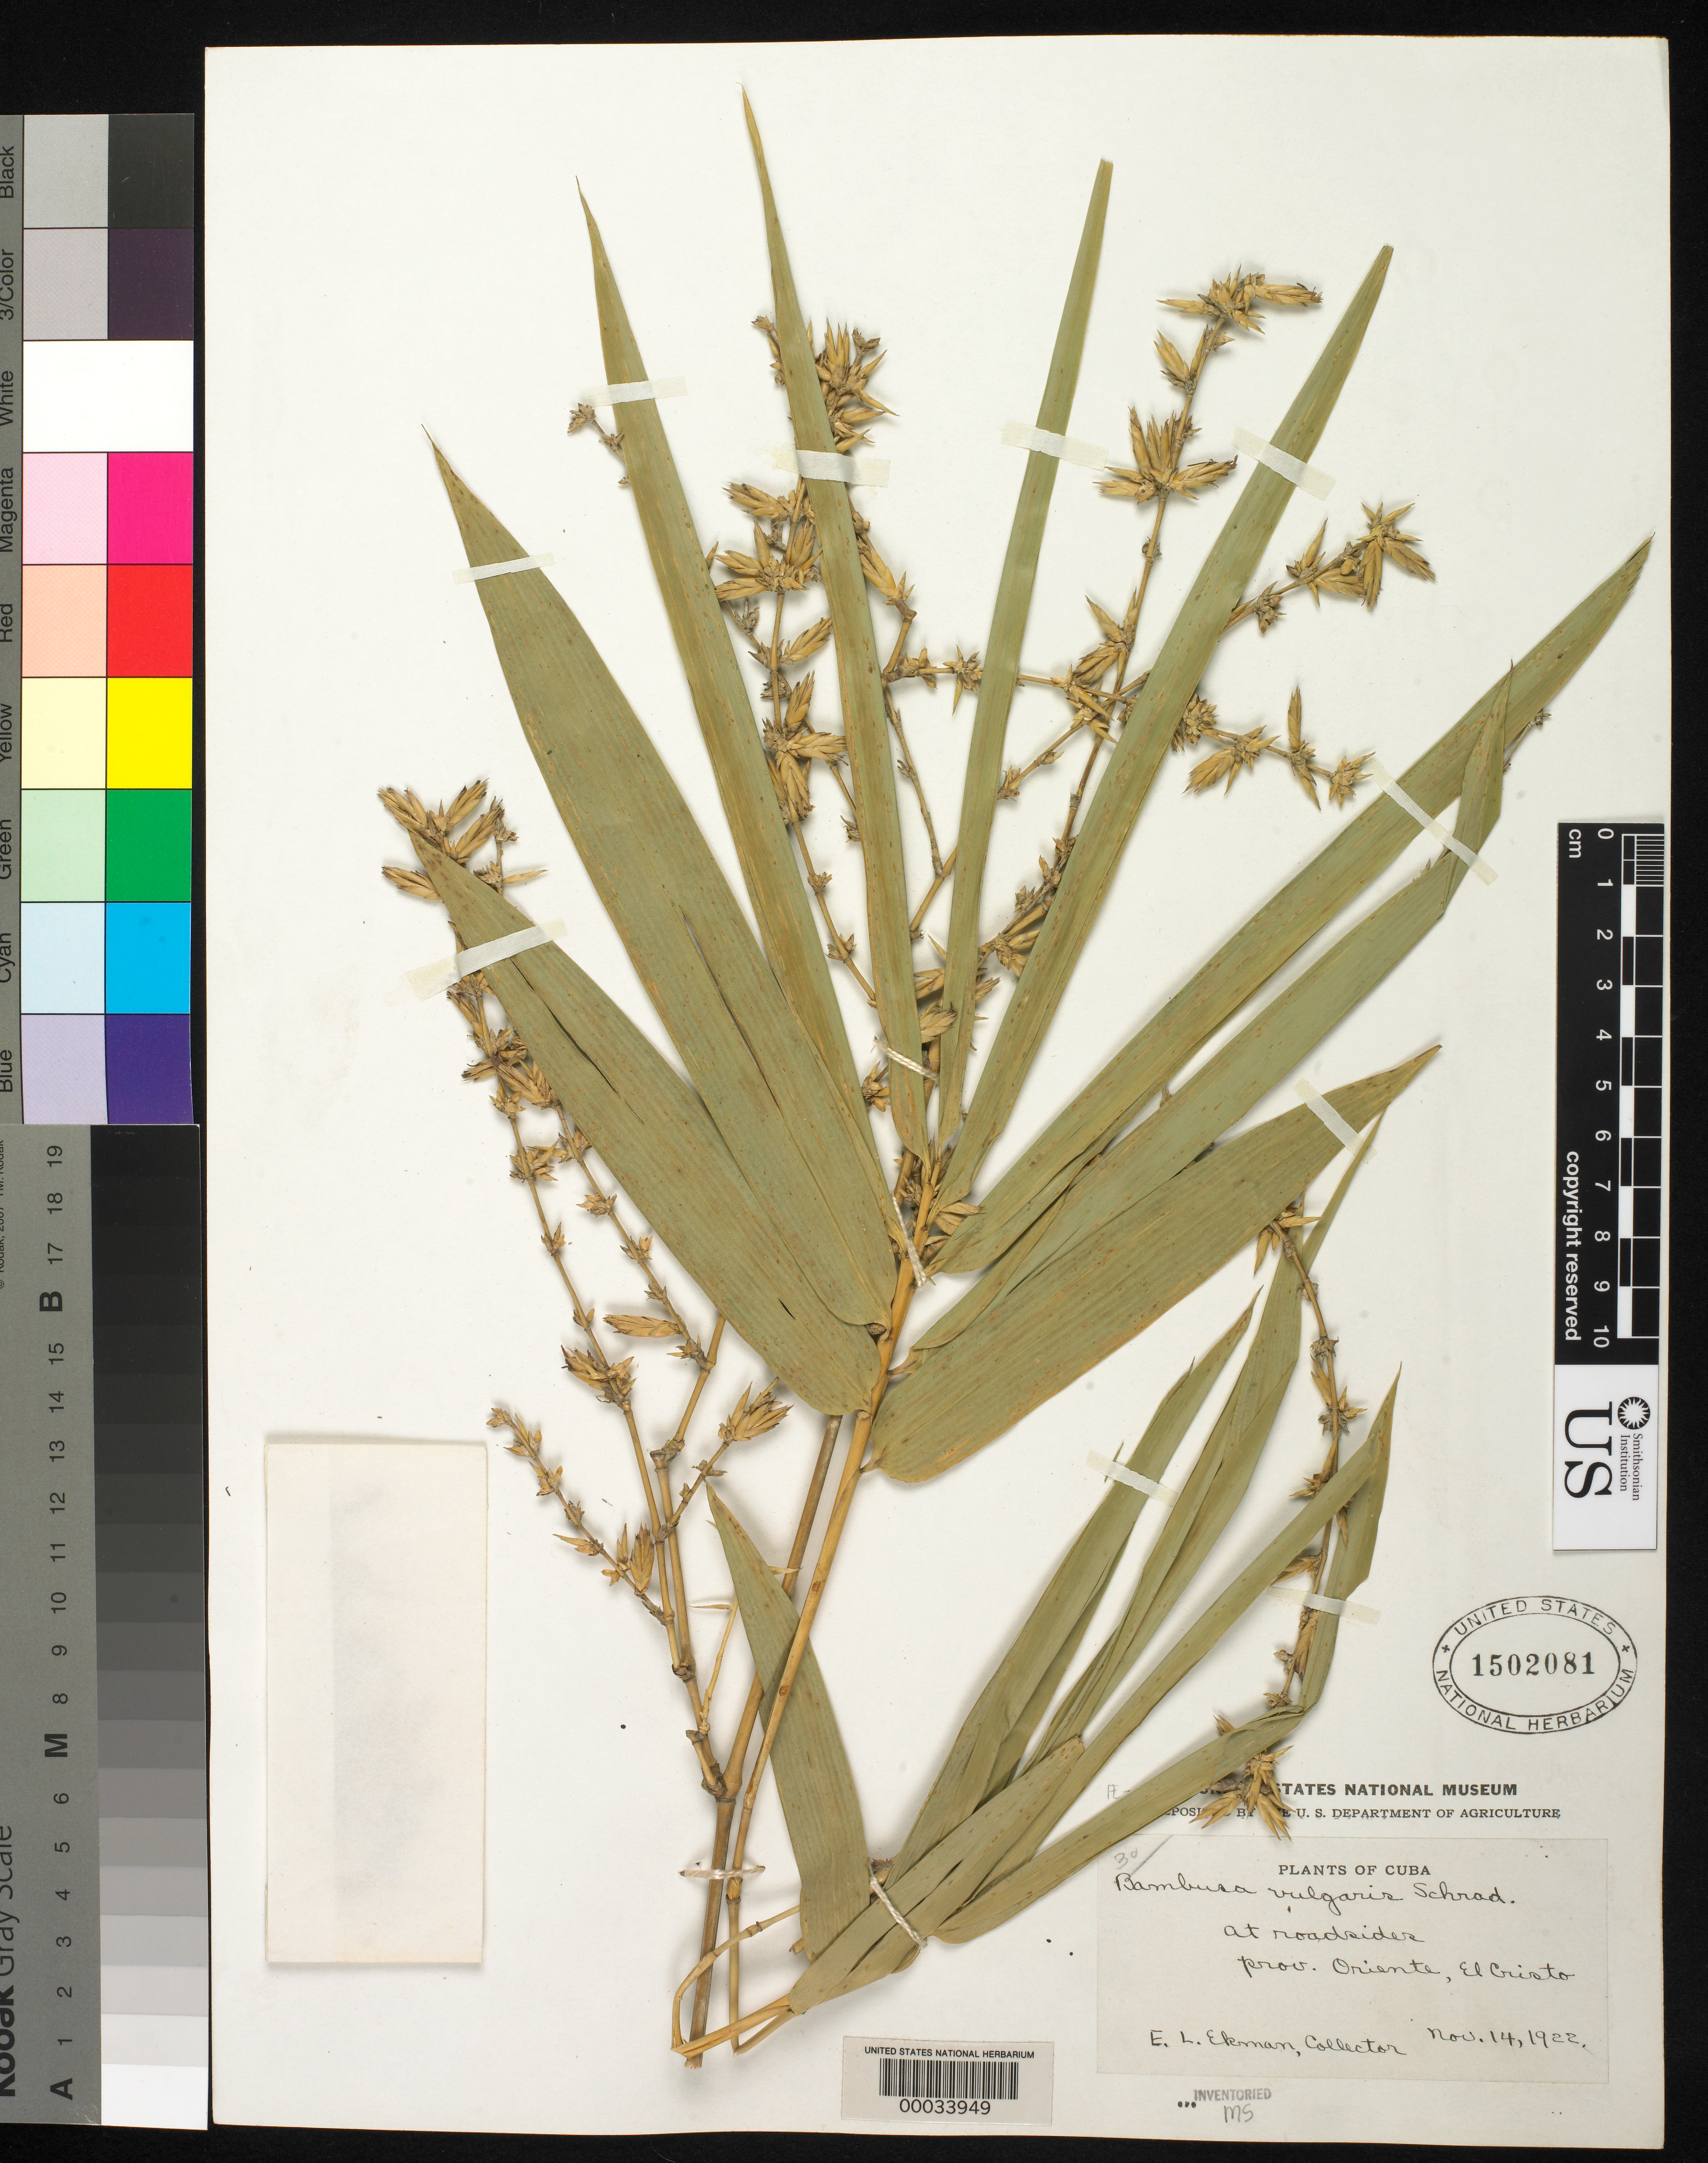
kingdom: Plantae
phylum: Tracheophyta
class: Liliopsida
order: Poales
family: Poaceae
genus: Bambusa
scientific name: Bambusa vulgaris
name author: Schrad. ex J.C. Wendl.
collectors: E. L. Ekman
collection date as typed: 14 Nov 1922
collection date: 1922-11-14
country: Cuba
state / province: Oriente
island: Greater Antilles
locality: El cristo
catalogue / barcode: US 1502081